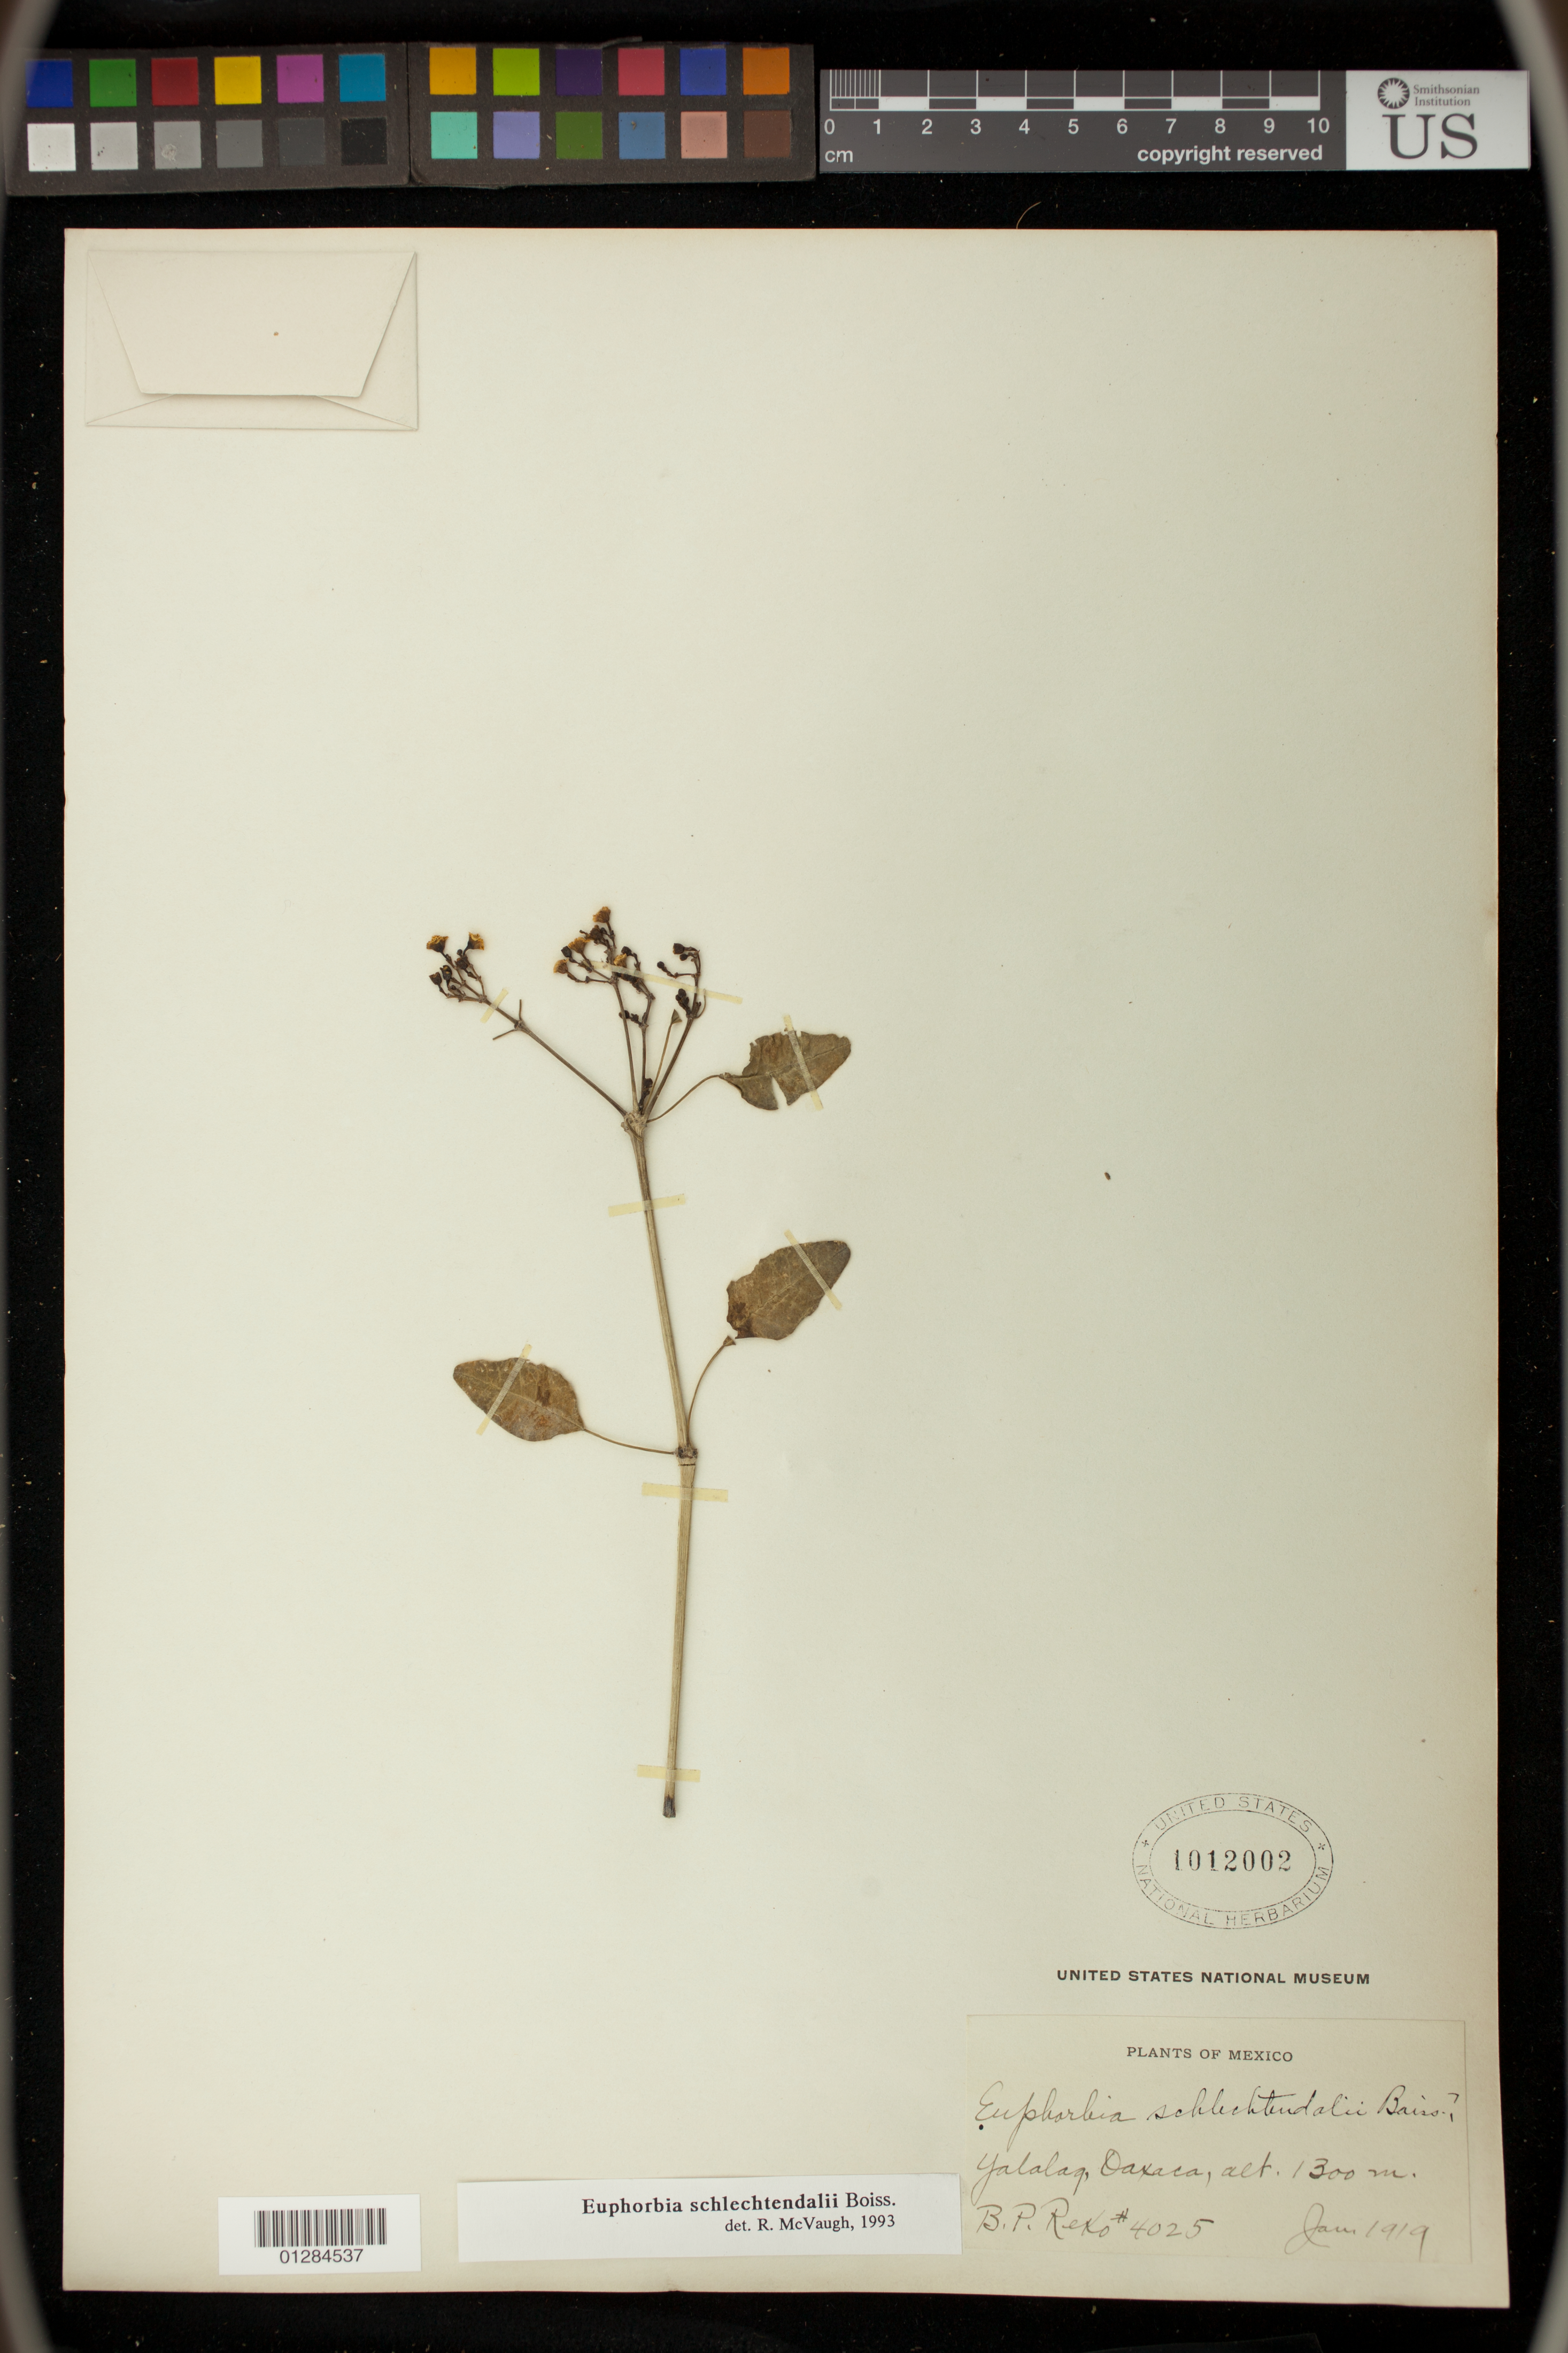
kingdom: Plantae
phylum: Tracheophyta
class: Magnoliopsida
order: Malpighiales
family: Euphorbiaceae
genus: Euphorbia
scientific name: Euphorbia schlechtendalii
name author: Boiss.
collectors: B. P. Reko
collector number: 4025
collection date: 1919-01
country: Mexico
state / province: Oaxaca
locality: Yalalag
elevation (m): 1300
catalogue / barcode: US 1012002